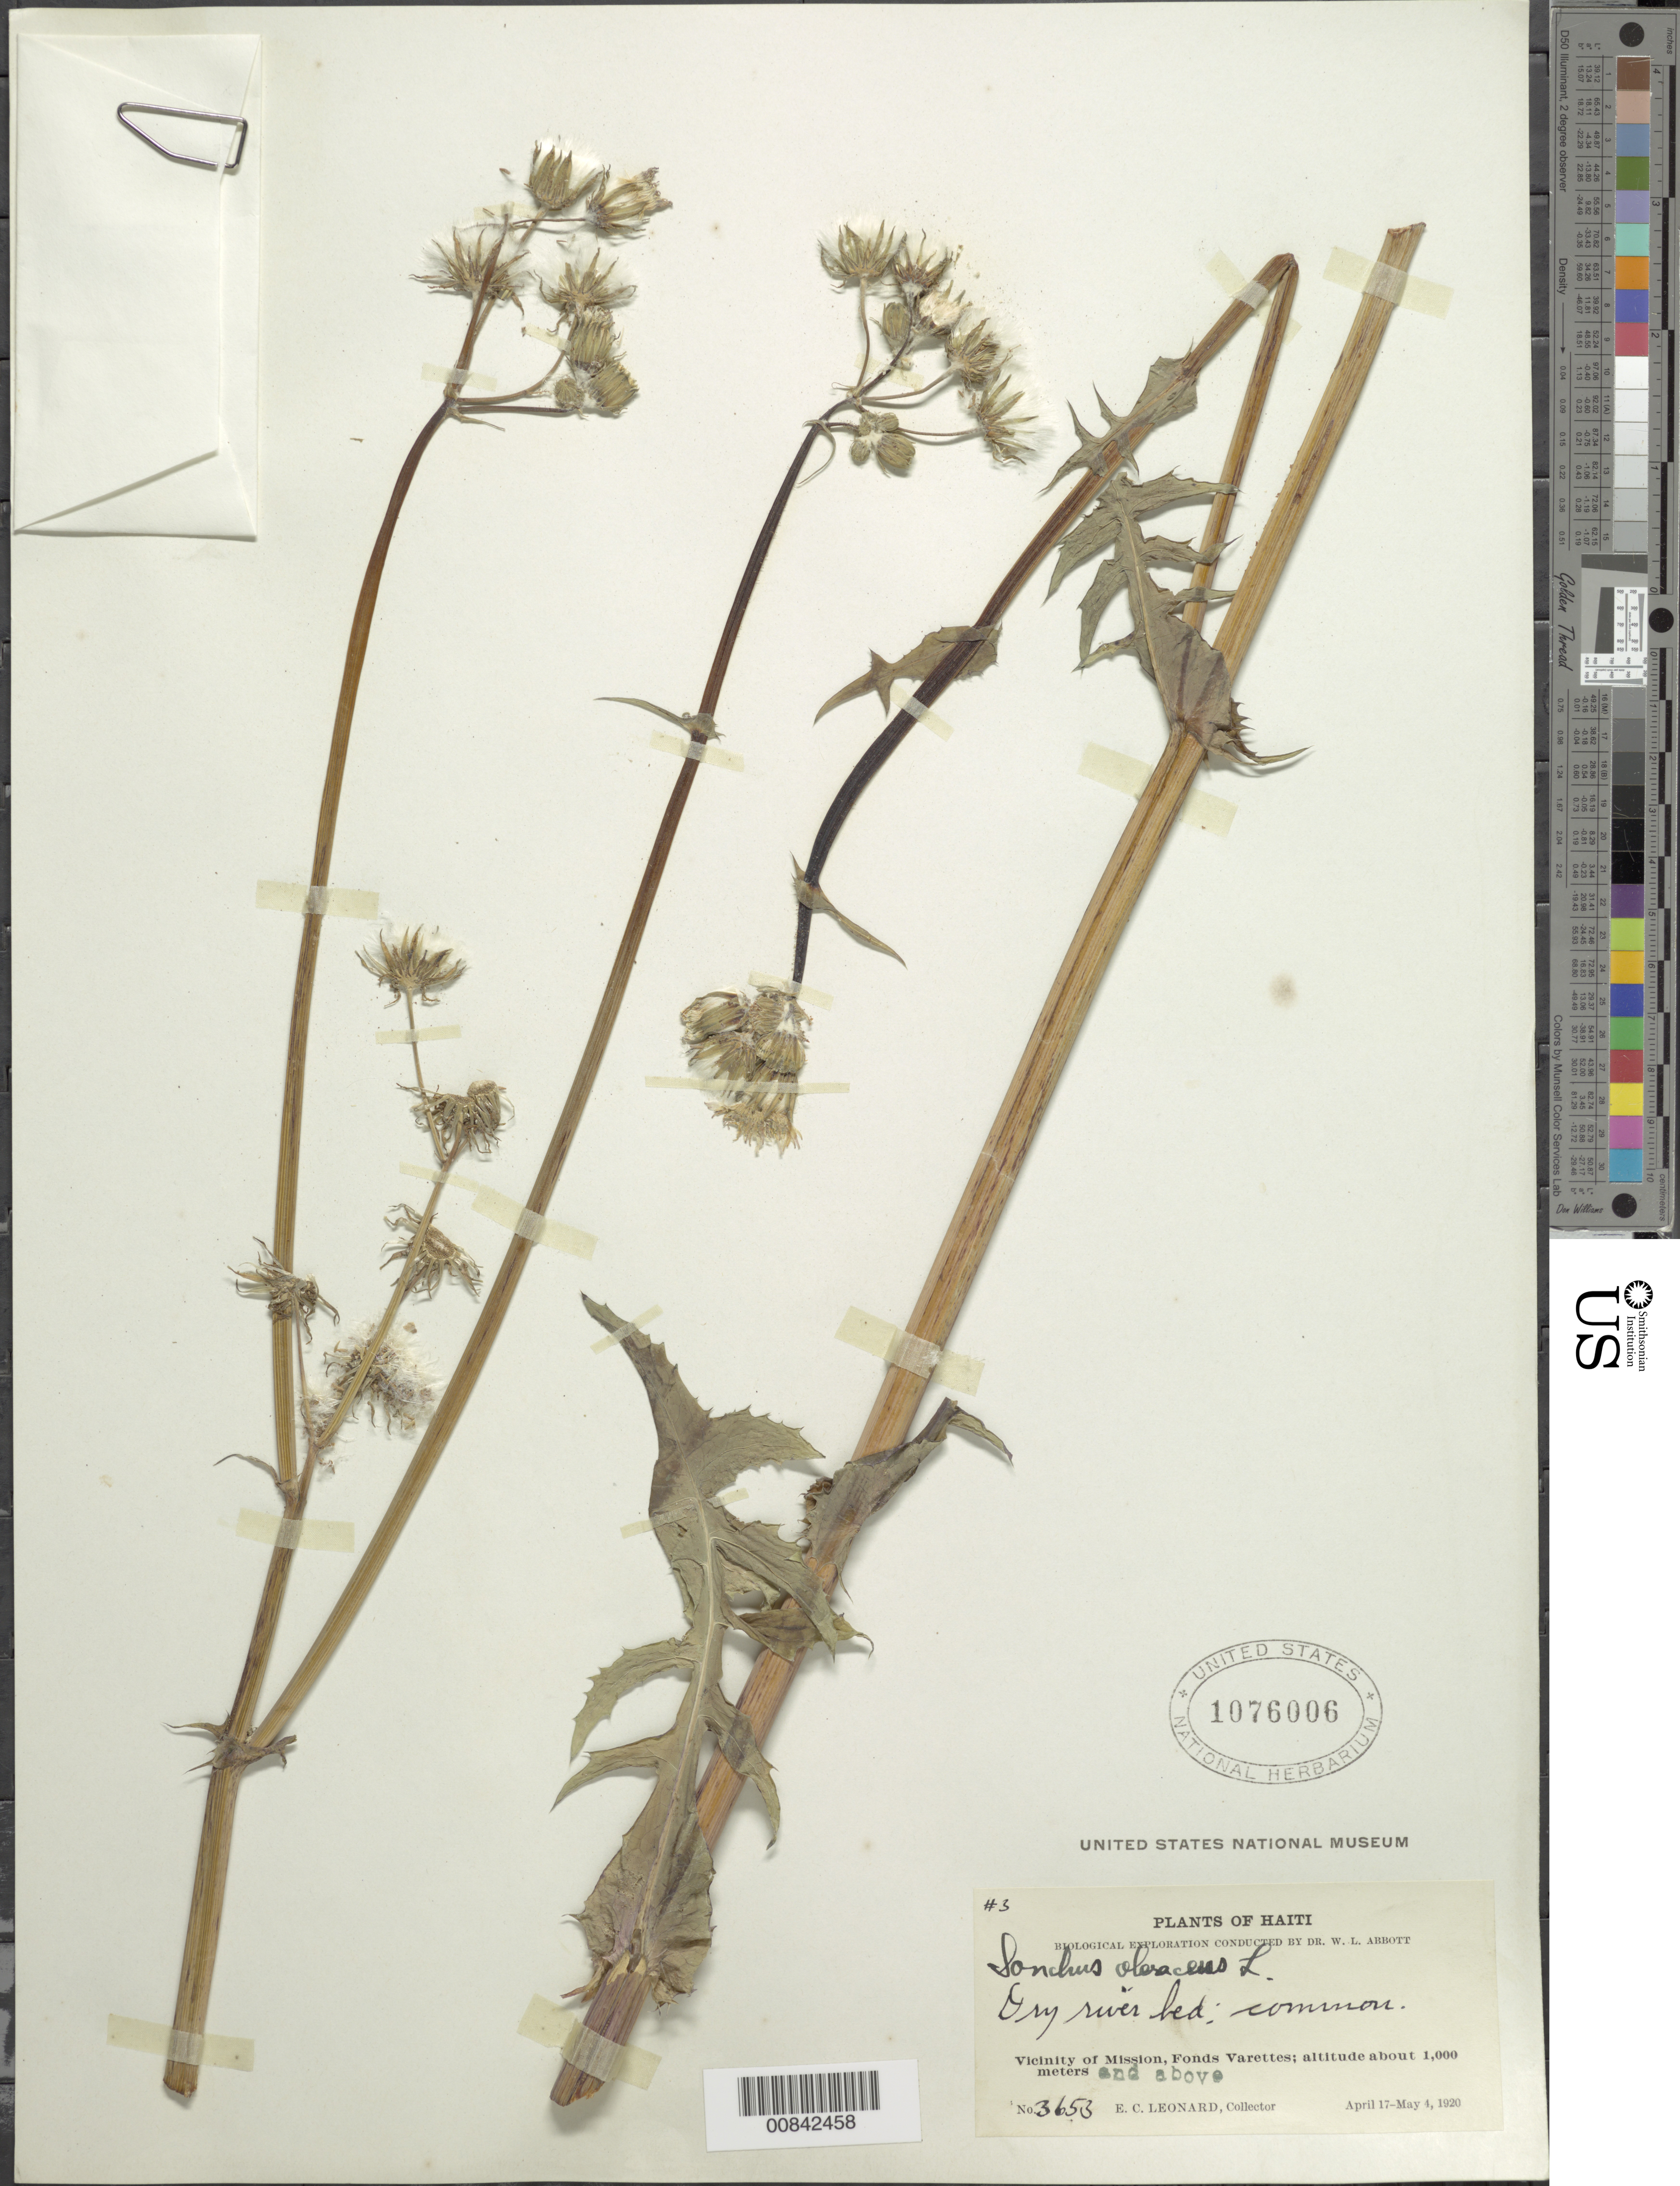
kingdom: Plantae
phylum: Tracheophyta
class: Magnoliopsida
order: Asterales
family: Asteraceae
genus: Sonchus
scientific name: Sonchus oleraceus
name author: L.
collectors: E. C. Leonard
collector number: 3653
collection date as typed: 17 Apr 1920 to 04 May 1920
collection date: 1920-04-17/1920-05-04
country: Haiti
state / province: Ouest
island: Hispaniola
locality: Vicinity of Mission, Fond Verrettes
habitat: Dry river bed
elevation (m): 1000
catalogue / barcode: US 1076006